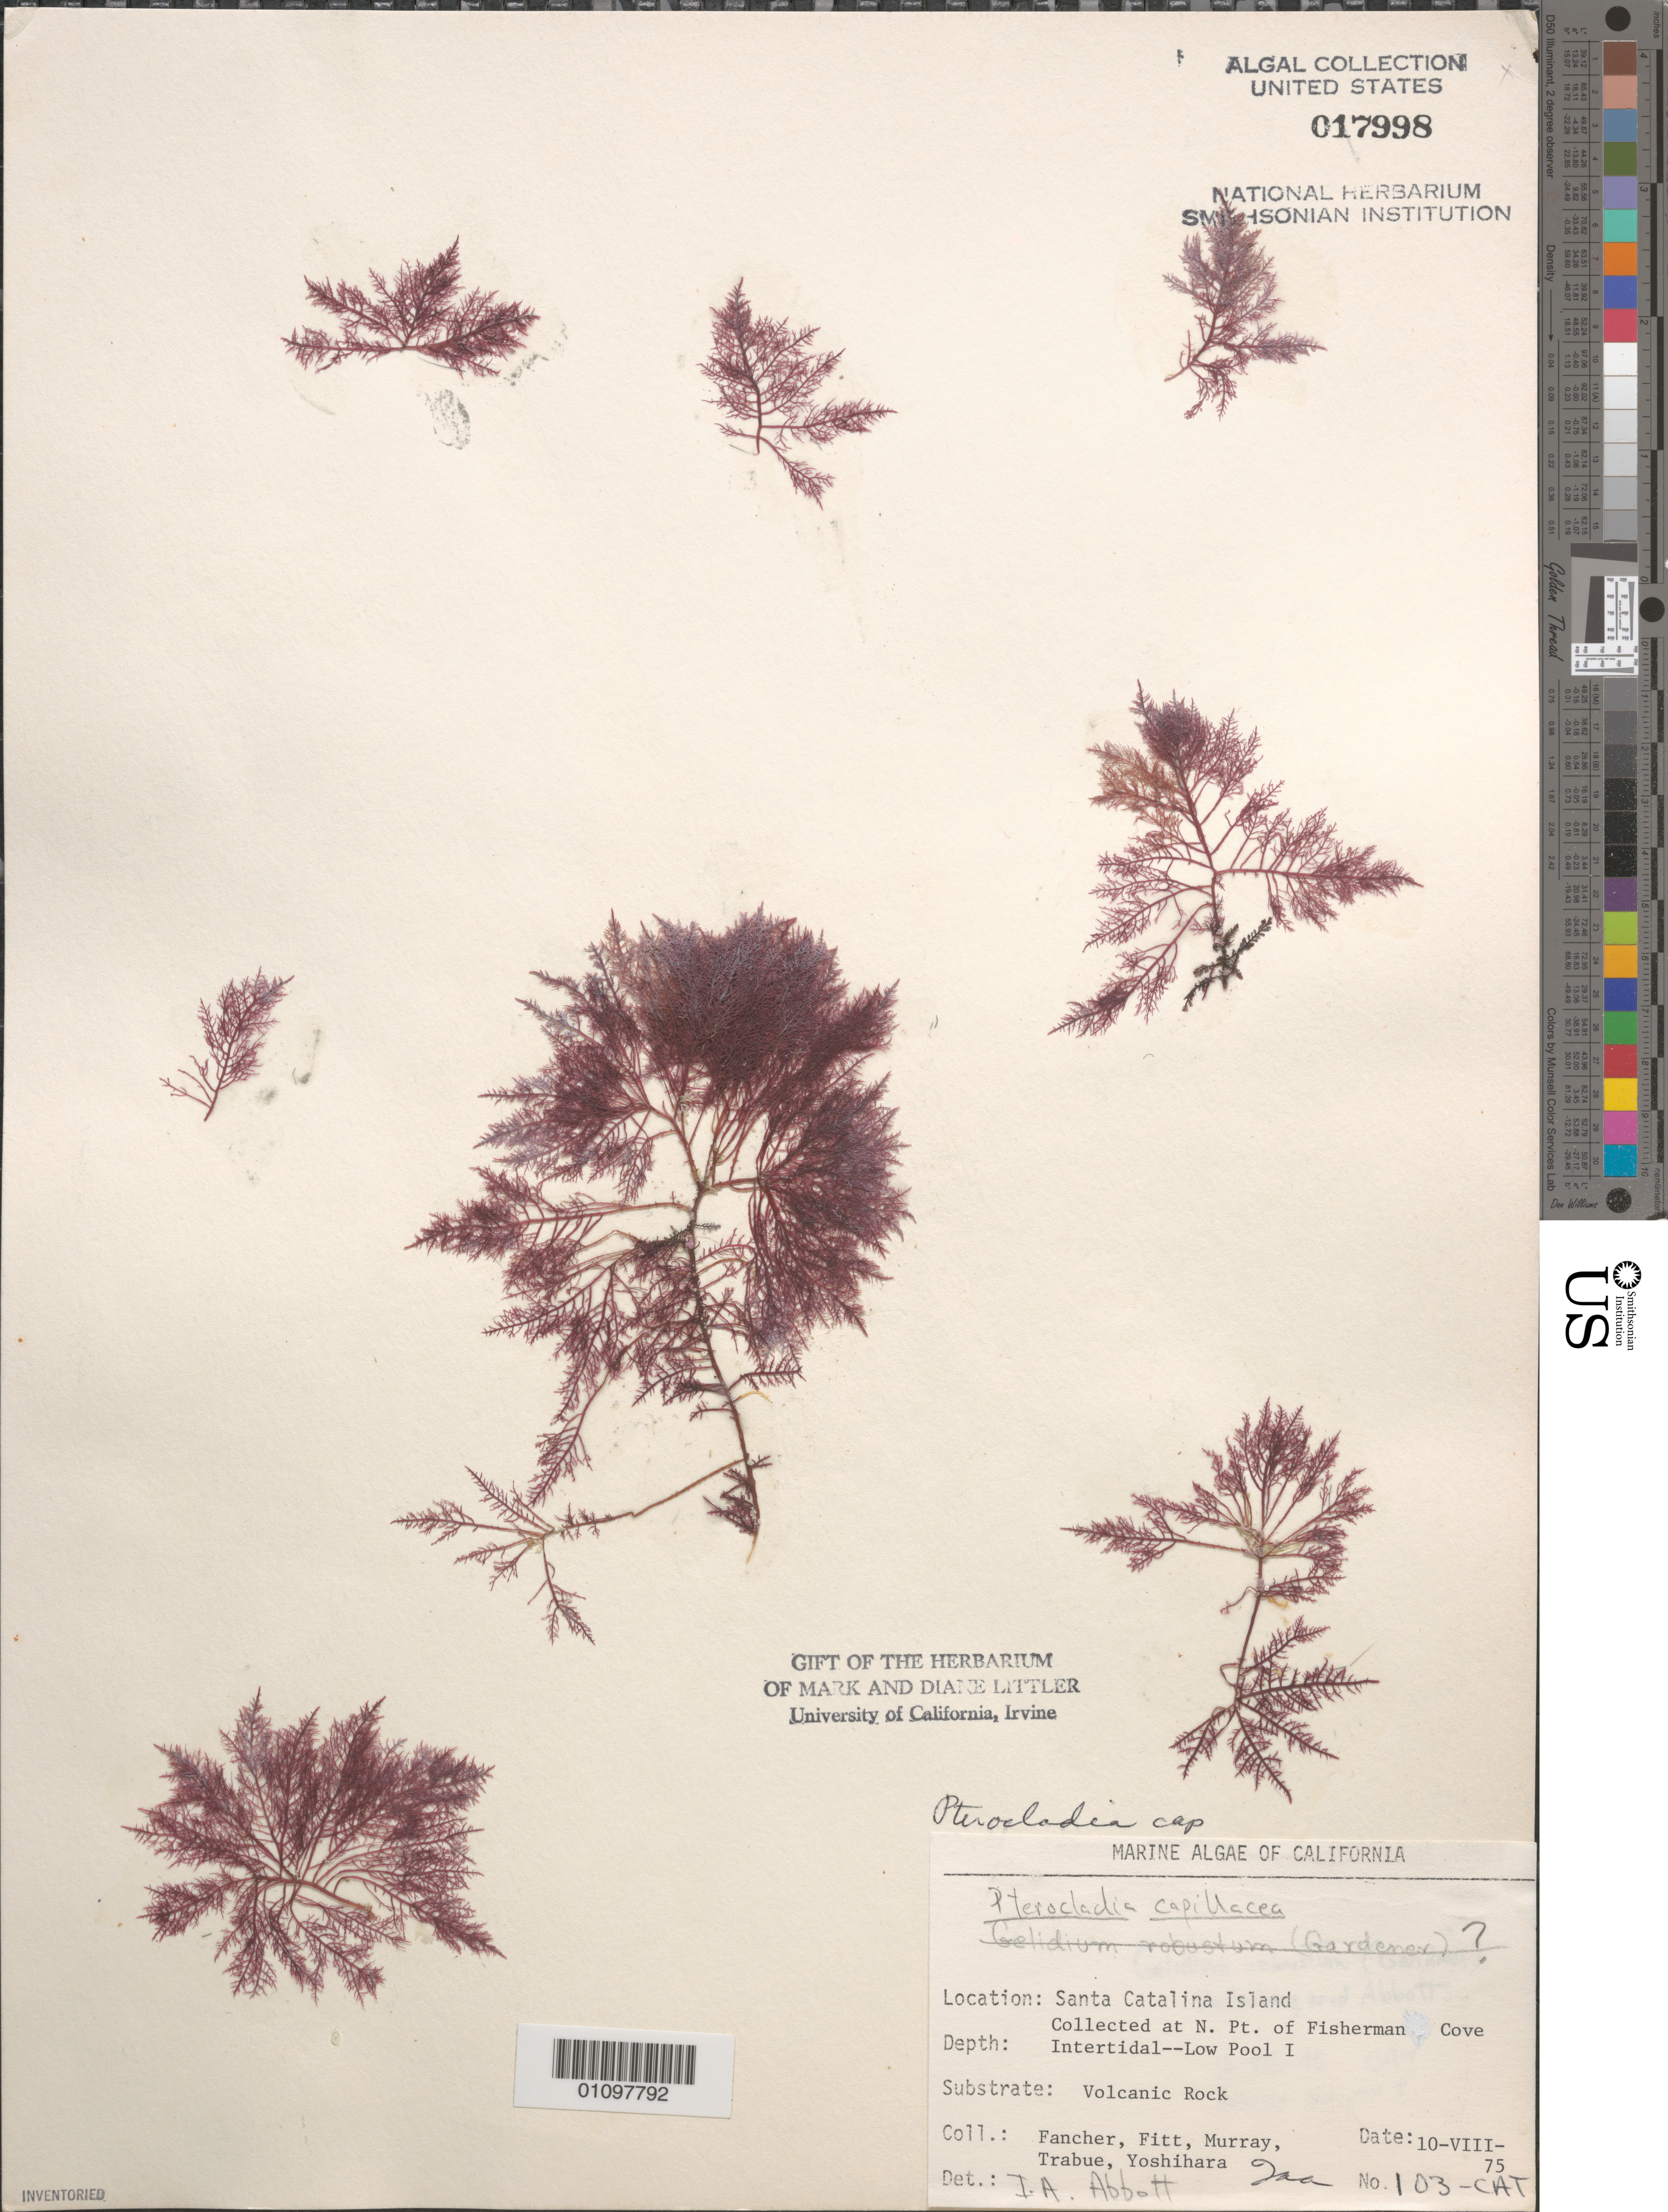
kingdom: Plantae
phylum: Rhodophyta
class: Florideophyceae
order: Gelidiales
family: Pterocladiaceae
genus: Pterocladiella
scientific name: Pterocladiella capillacea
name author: (S.G. Gmel.) Santelices & Hommers.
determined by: Algae name updating Project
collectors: J. Fancher, W. Fitt, S. N. Murray, P. J. Trabue & K. Yoshihara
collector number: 103-CAT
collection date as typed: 10 Aug 1975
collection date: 1975-08-10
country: United States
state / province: California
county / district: Los Angeles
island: Santa Catalina Island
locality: Fishermen Cove, North Point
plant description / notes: BLM-SOCALBIGHT Rocky Intertidal Survey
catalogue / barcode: US 17998